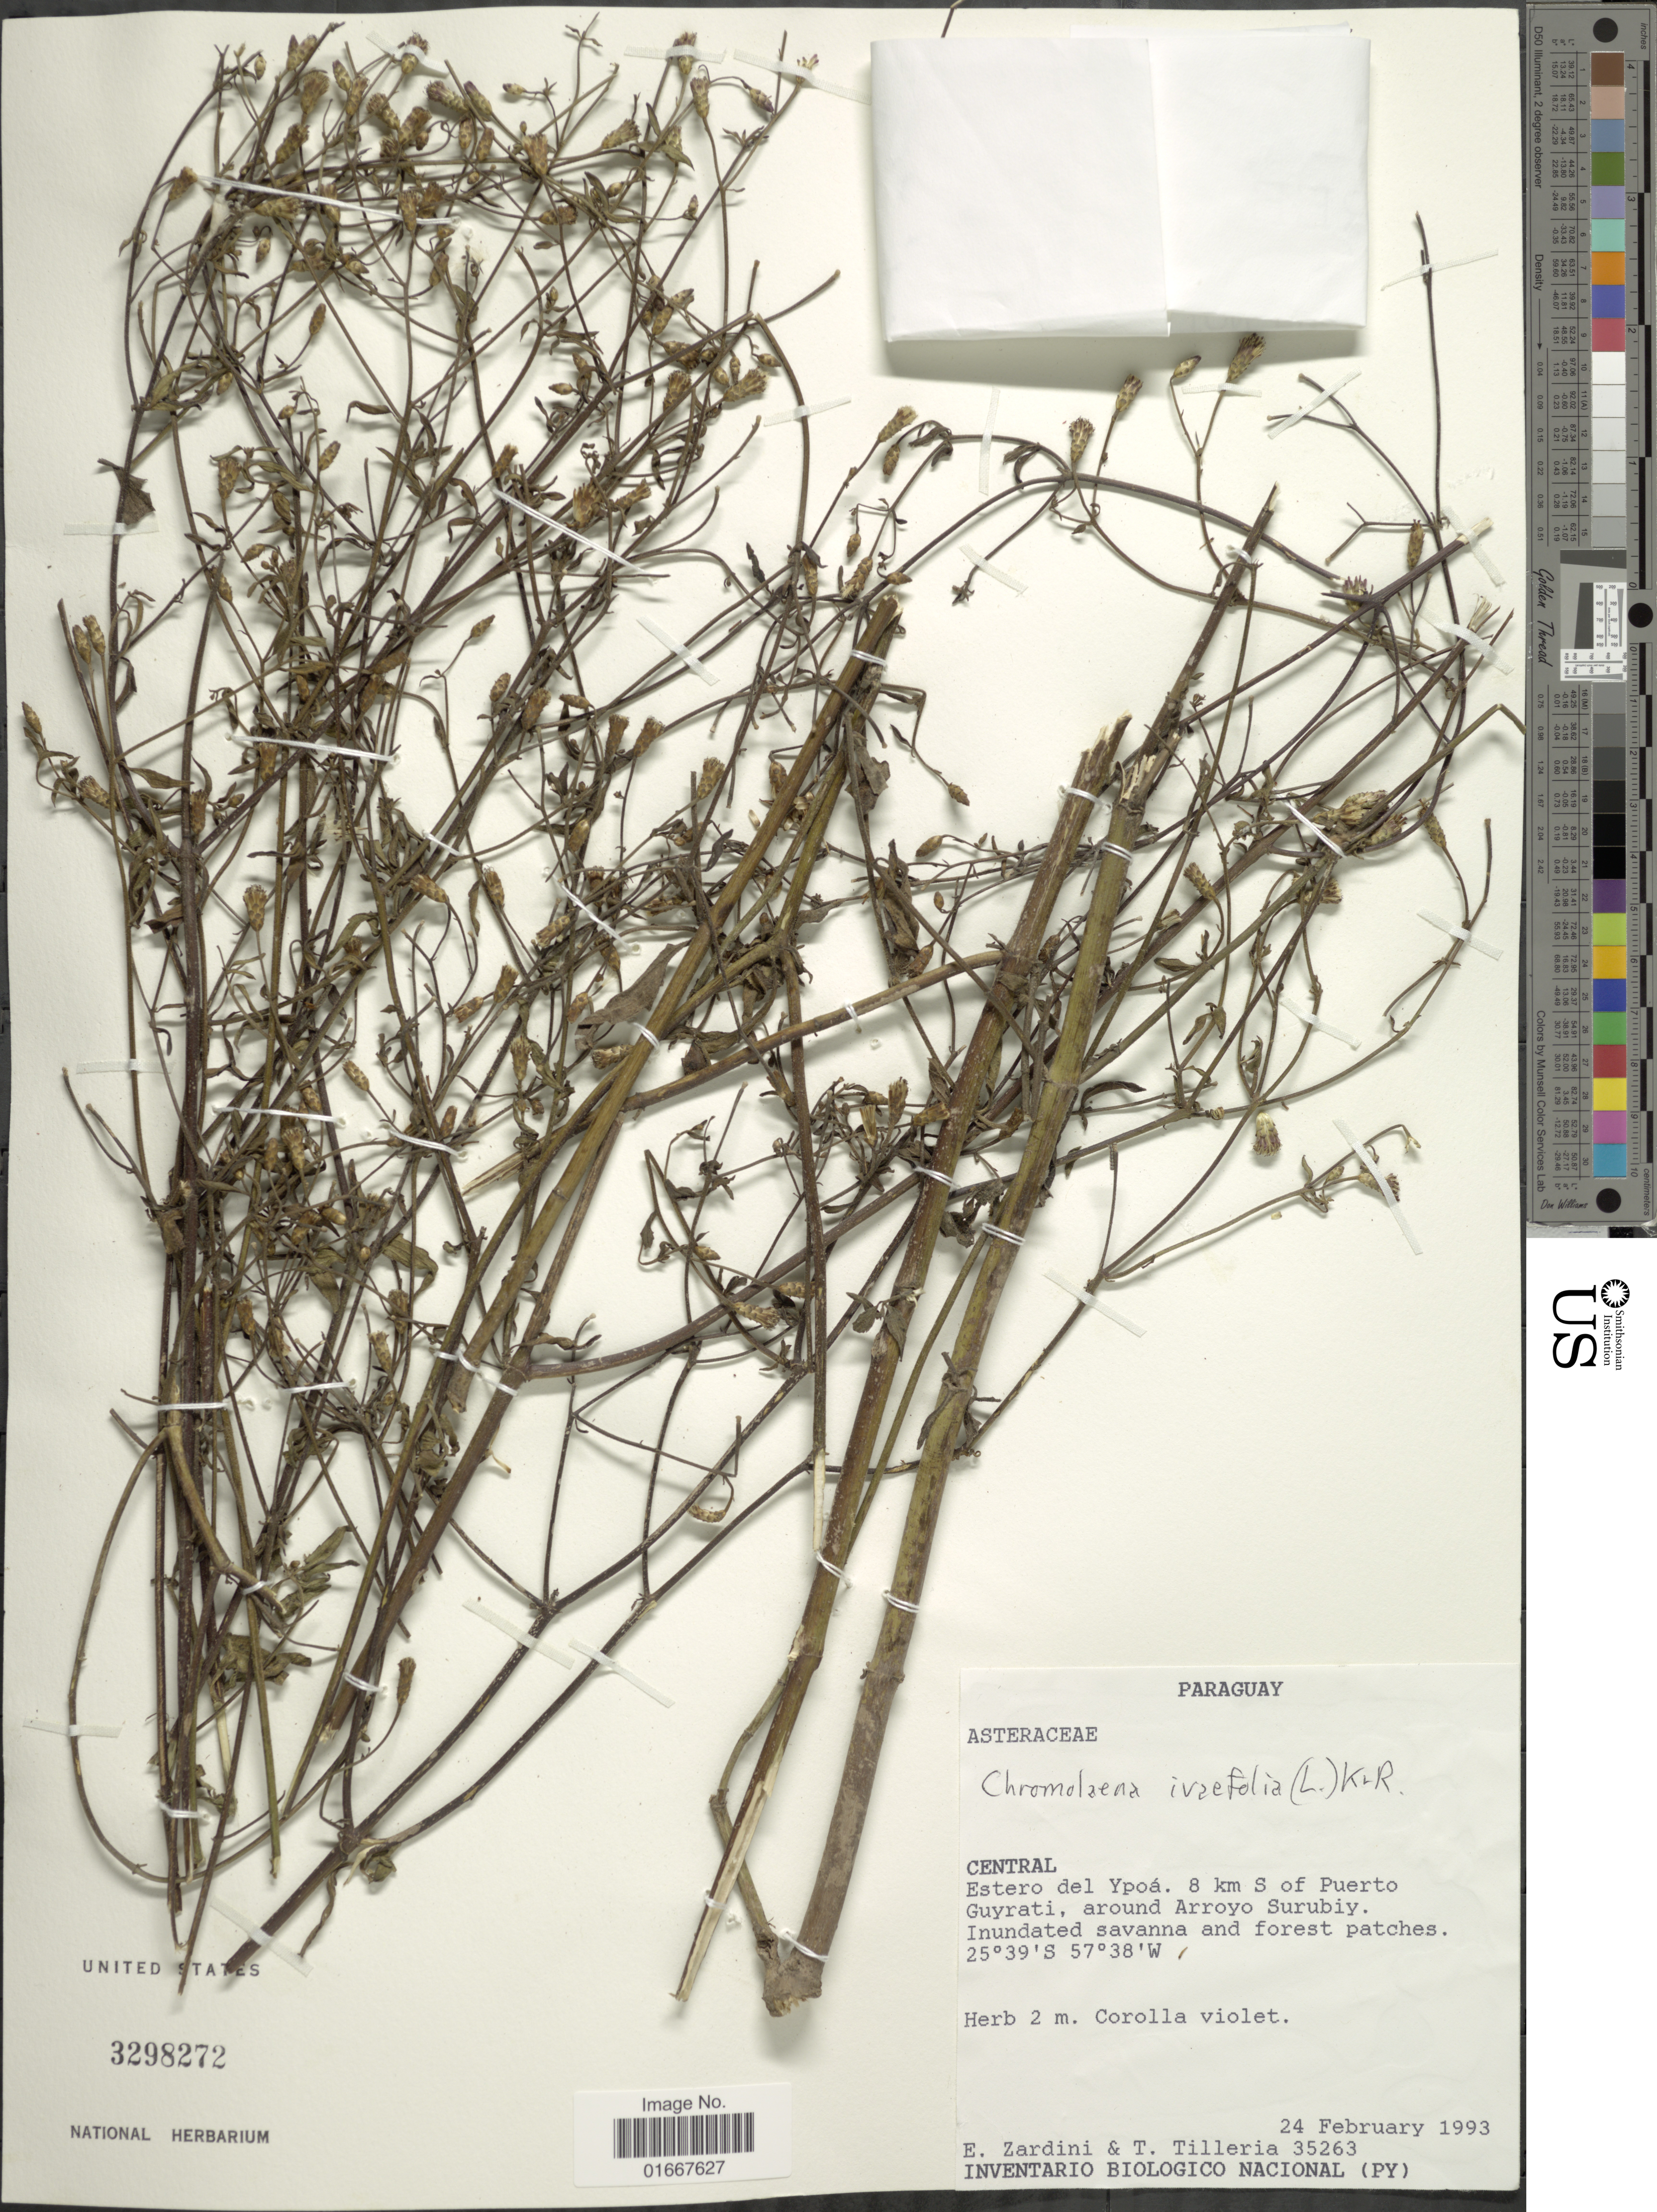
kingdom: Plantae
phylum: Tracheophyta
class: Magnoliopsida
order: Asterales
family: Asteraceae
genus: Chromolaena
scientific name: Chromolaena ivaefolia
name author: (L.) R.M. King & H. Rob.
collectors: E. M. Zardini & T. Tilleria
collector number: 35263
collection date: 1993-02-24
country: Paraguay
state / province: Central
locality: Estero del Ypoá. 8 km S of Puerto Guyrati, around Arroyo Surubiy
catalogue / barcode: US 3298272